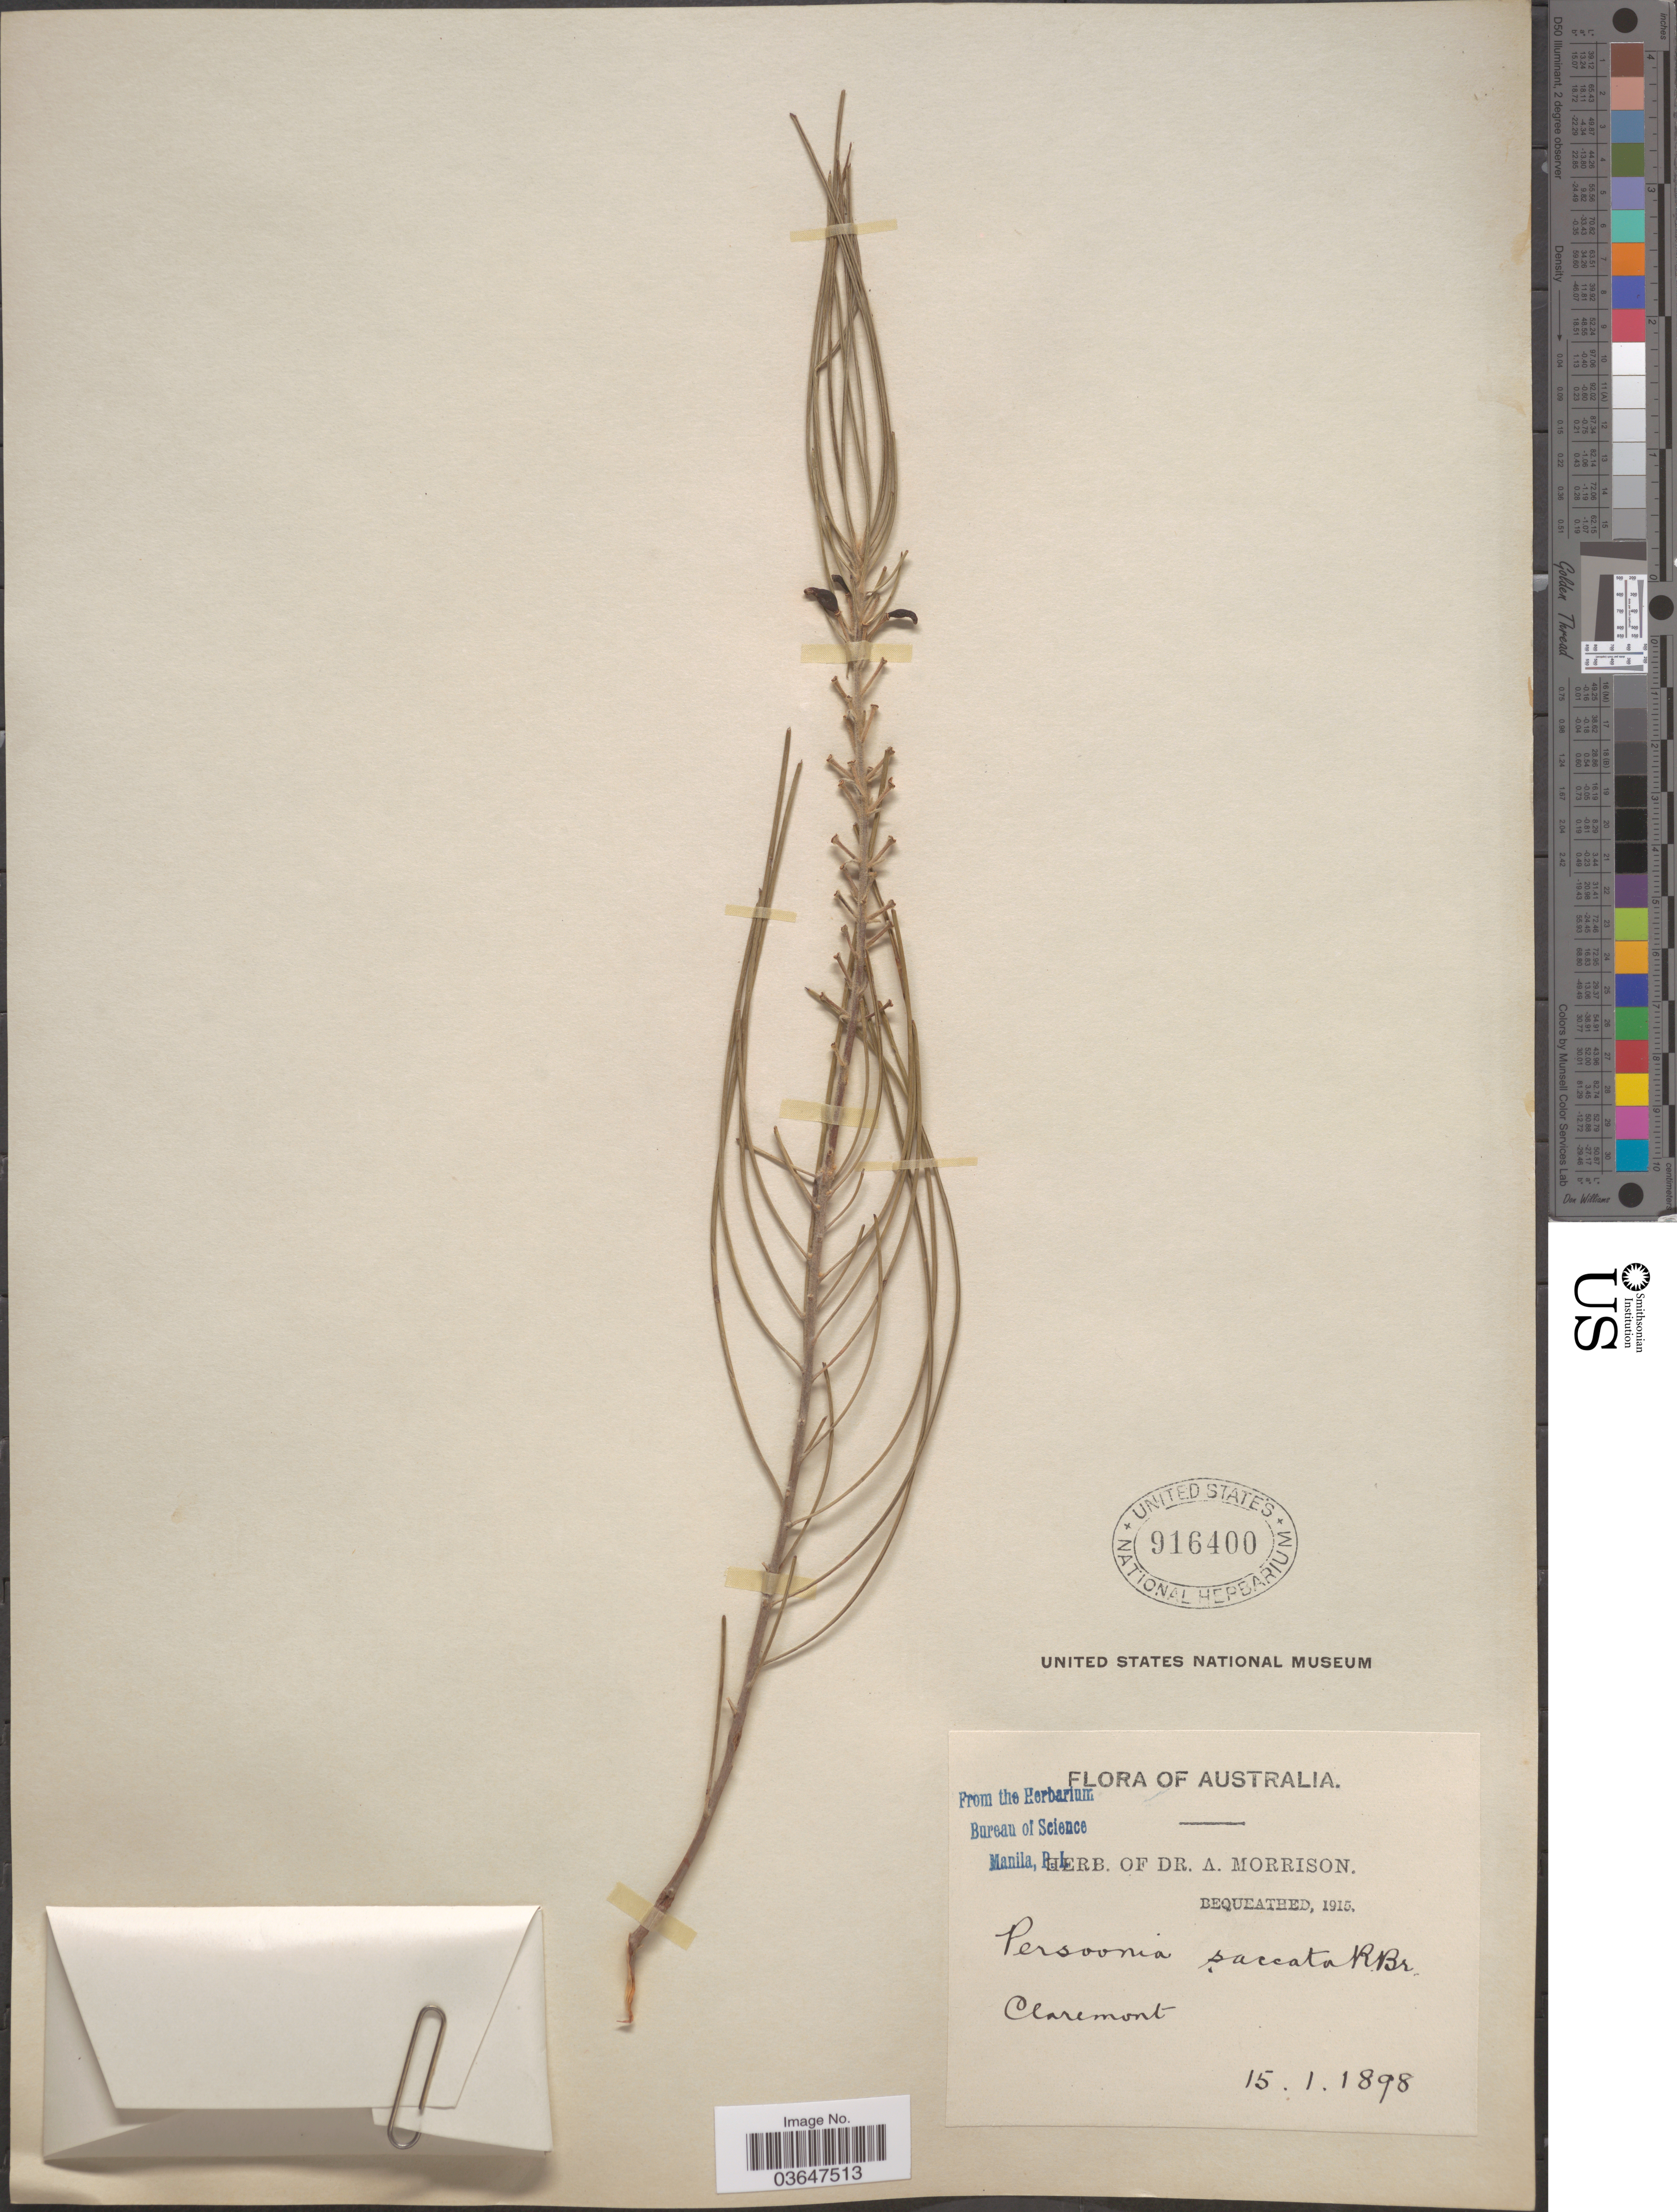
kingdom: Plantae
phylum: Tracheophyta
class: Magnoliopsida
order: Proteales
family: Proteaceae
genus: Persoonia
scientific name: Persoonia saccata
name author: R. Br.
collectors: A. Morrison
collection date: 1898-01-15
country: Australia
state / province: Western Australia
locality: Claremont.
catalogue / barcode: US 916400